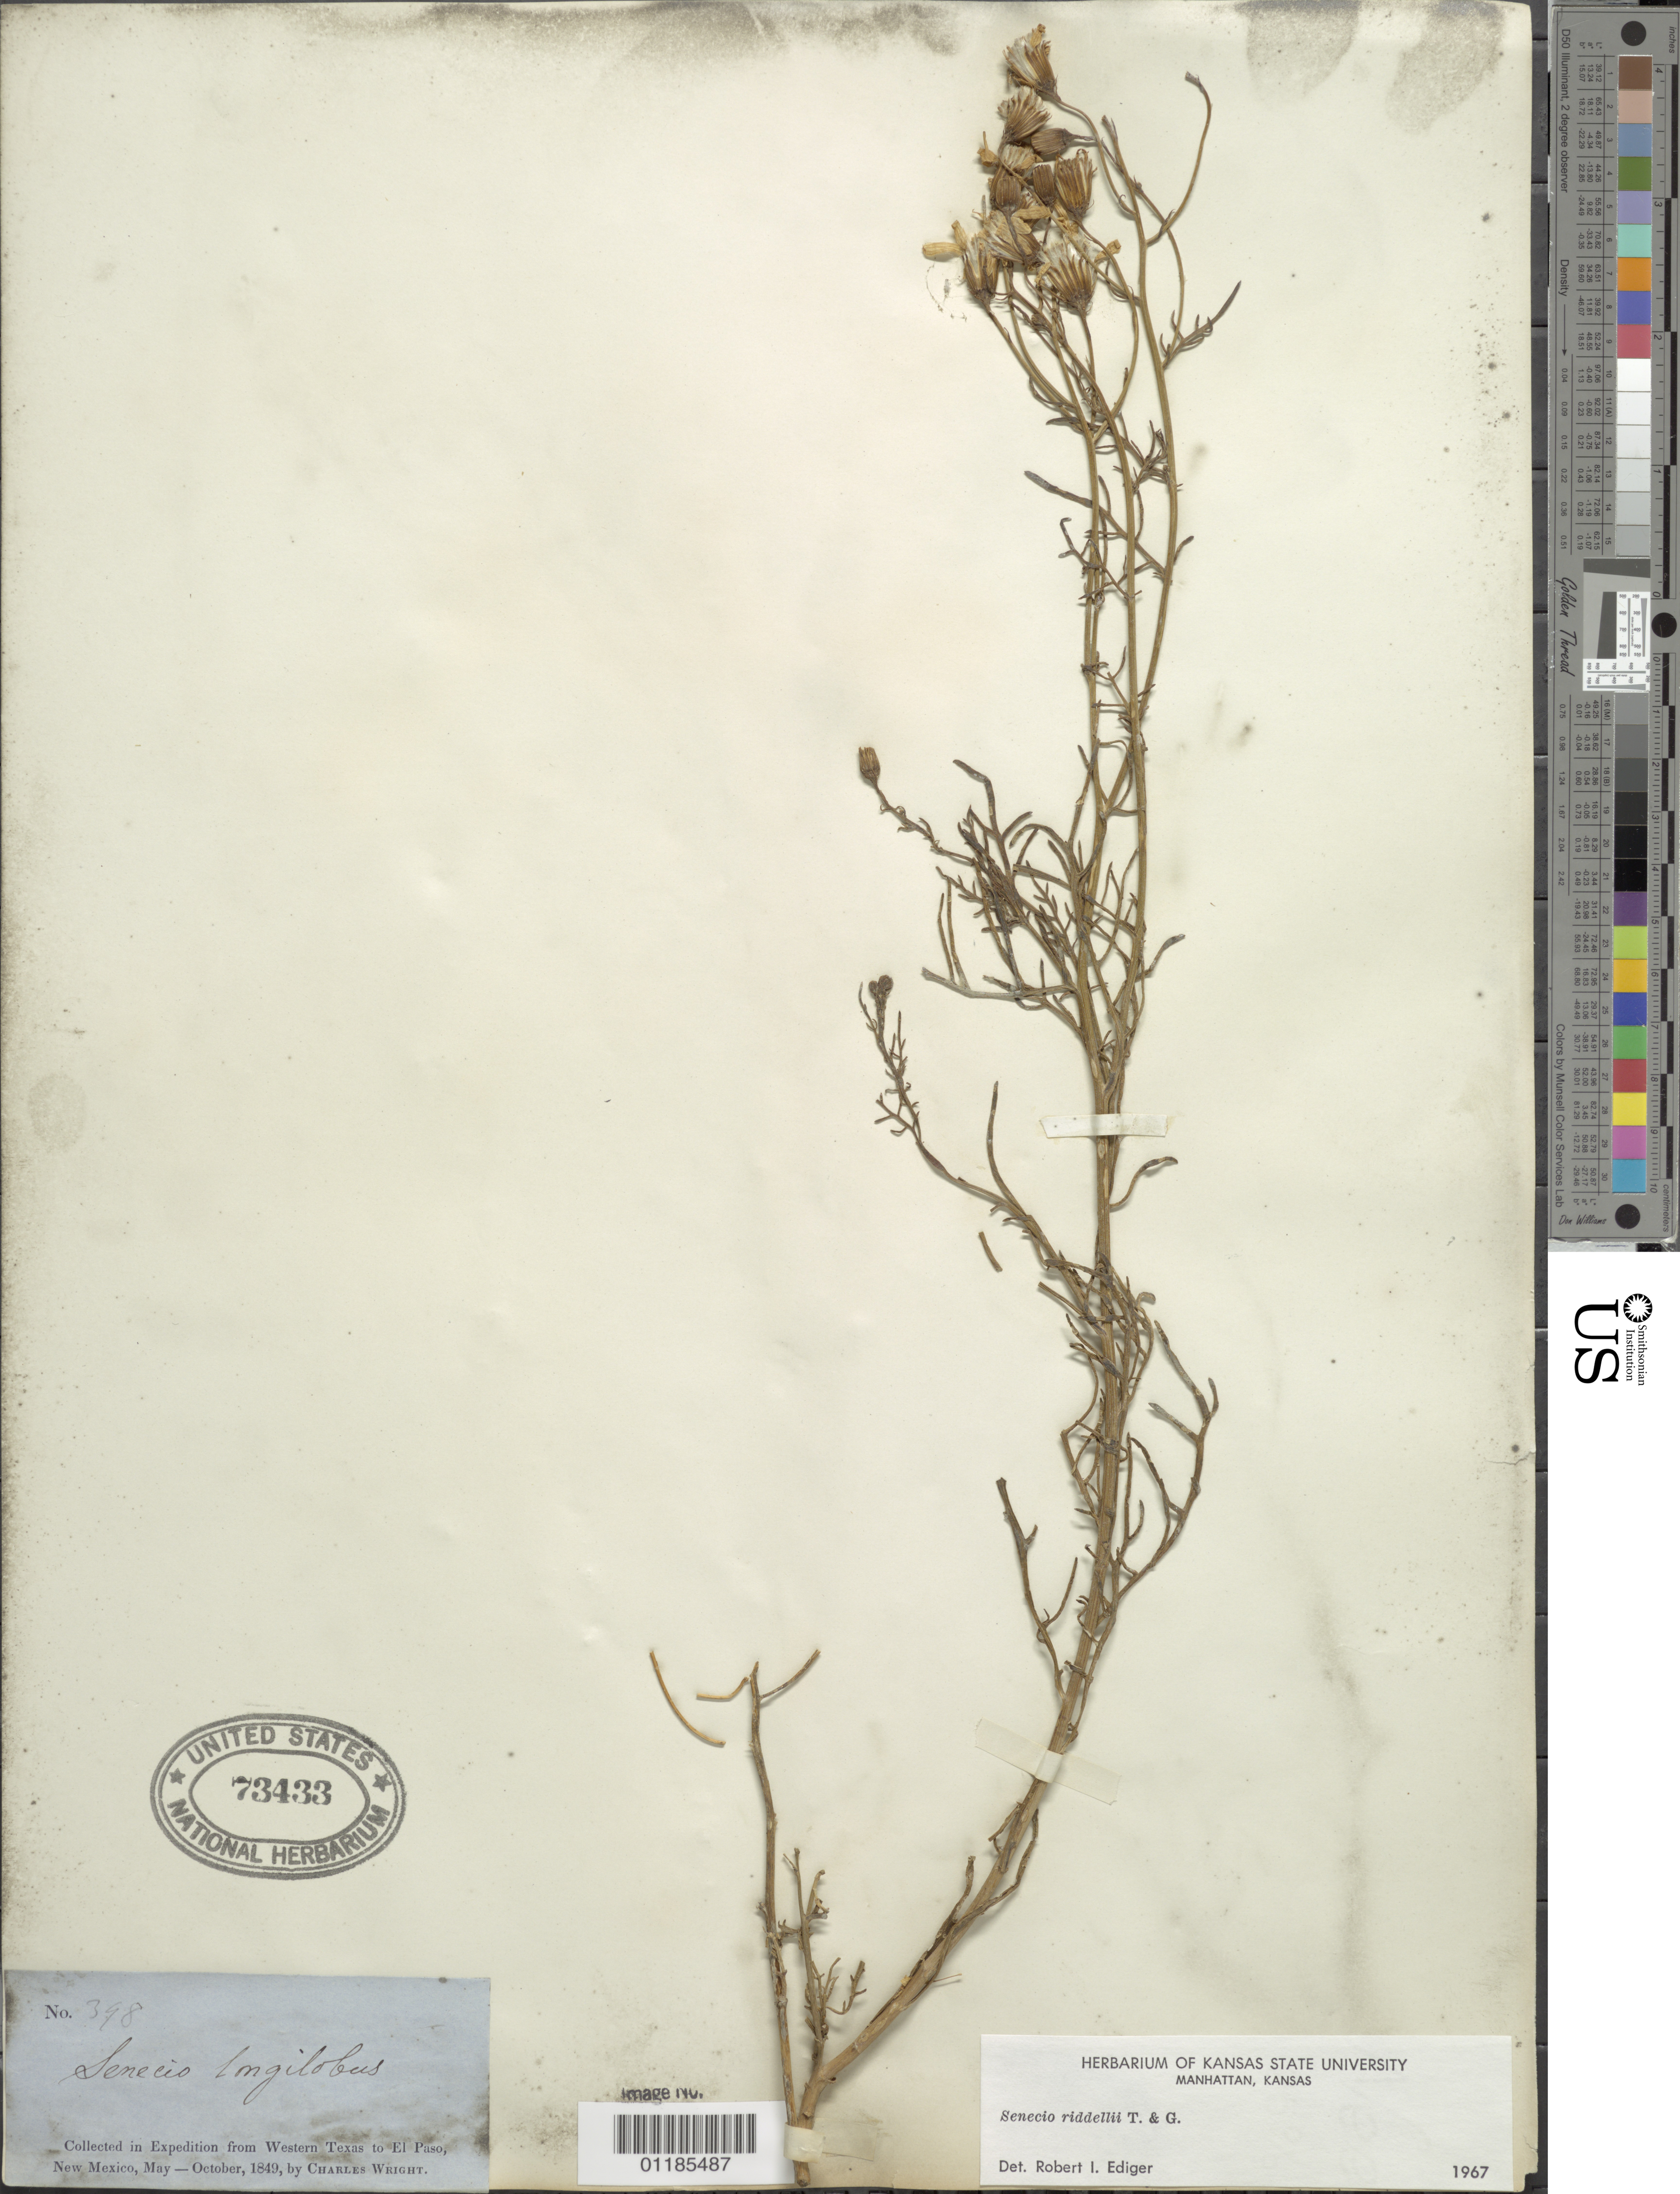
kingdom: Plantae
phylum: Tracheophyta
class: Magnoliopsida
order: Asterales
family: Asteraceae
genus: Senecio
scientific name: Senecio riddellii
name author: Torr. & A. Gray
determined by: Ediger, R. I.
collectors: C. Wright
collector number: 398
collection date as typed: May 1849 to -- Oct 1849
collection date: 1849-05/1849-10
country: United States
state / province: New Mexico / Texas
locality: W Texas to El Paso, New Mexico.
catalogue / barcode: US 734433